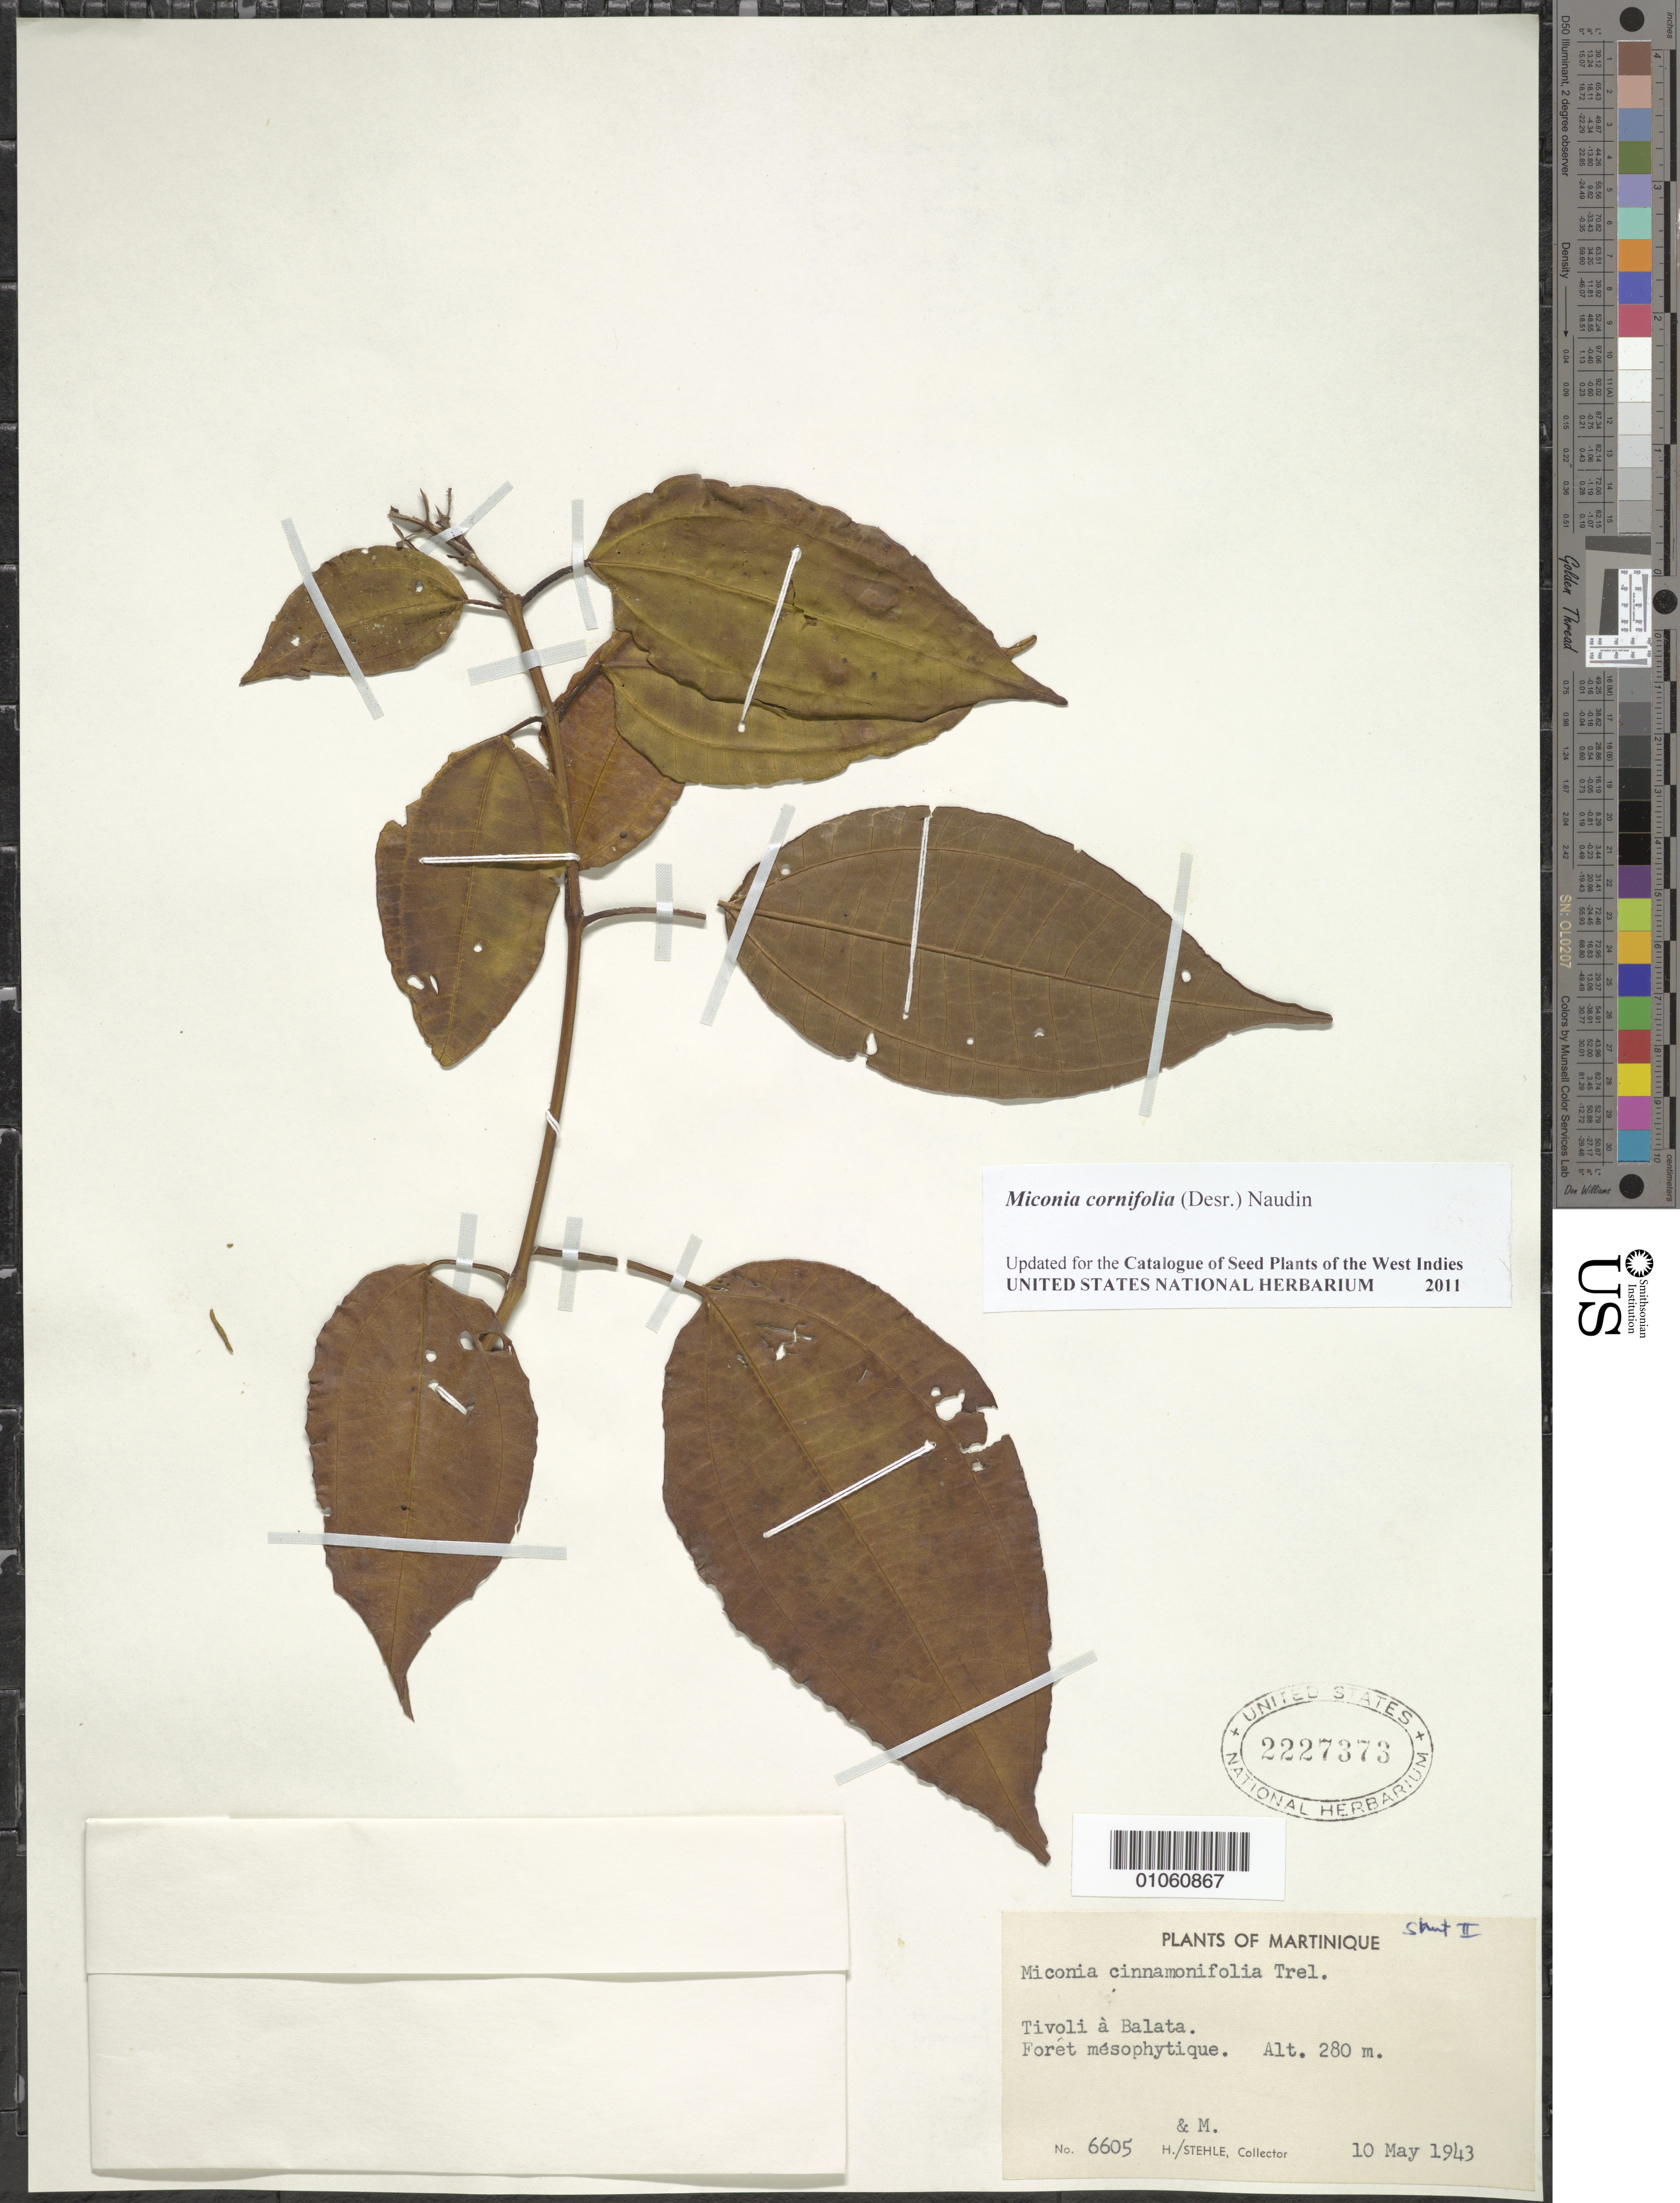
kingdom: Plantae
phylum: Tracheophyta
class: Magnoliopsida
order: Myrtales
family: Melastomataceae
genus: Miconia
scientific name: Miconia cornifolia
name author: (Desr.) Naudin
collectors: H. Stehlé & M. Stehlé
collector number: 6605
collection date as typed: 10 May 1943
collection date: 1943-05-10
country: Martinique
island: Martinique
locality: Tivoli à Balata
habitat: Forêt mésophytiques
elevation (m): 280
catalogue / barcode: US 2227373